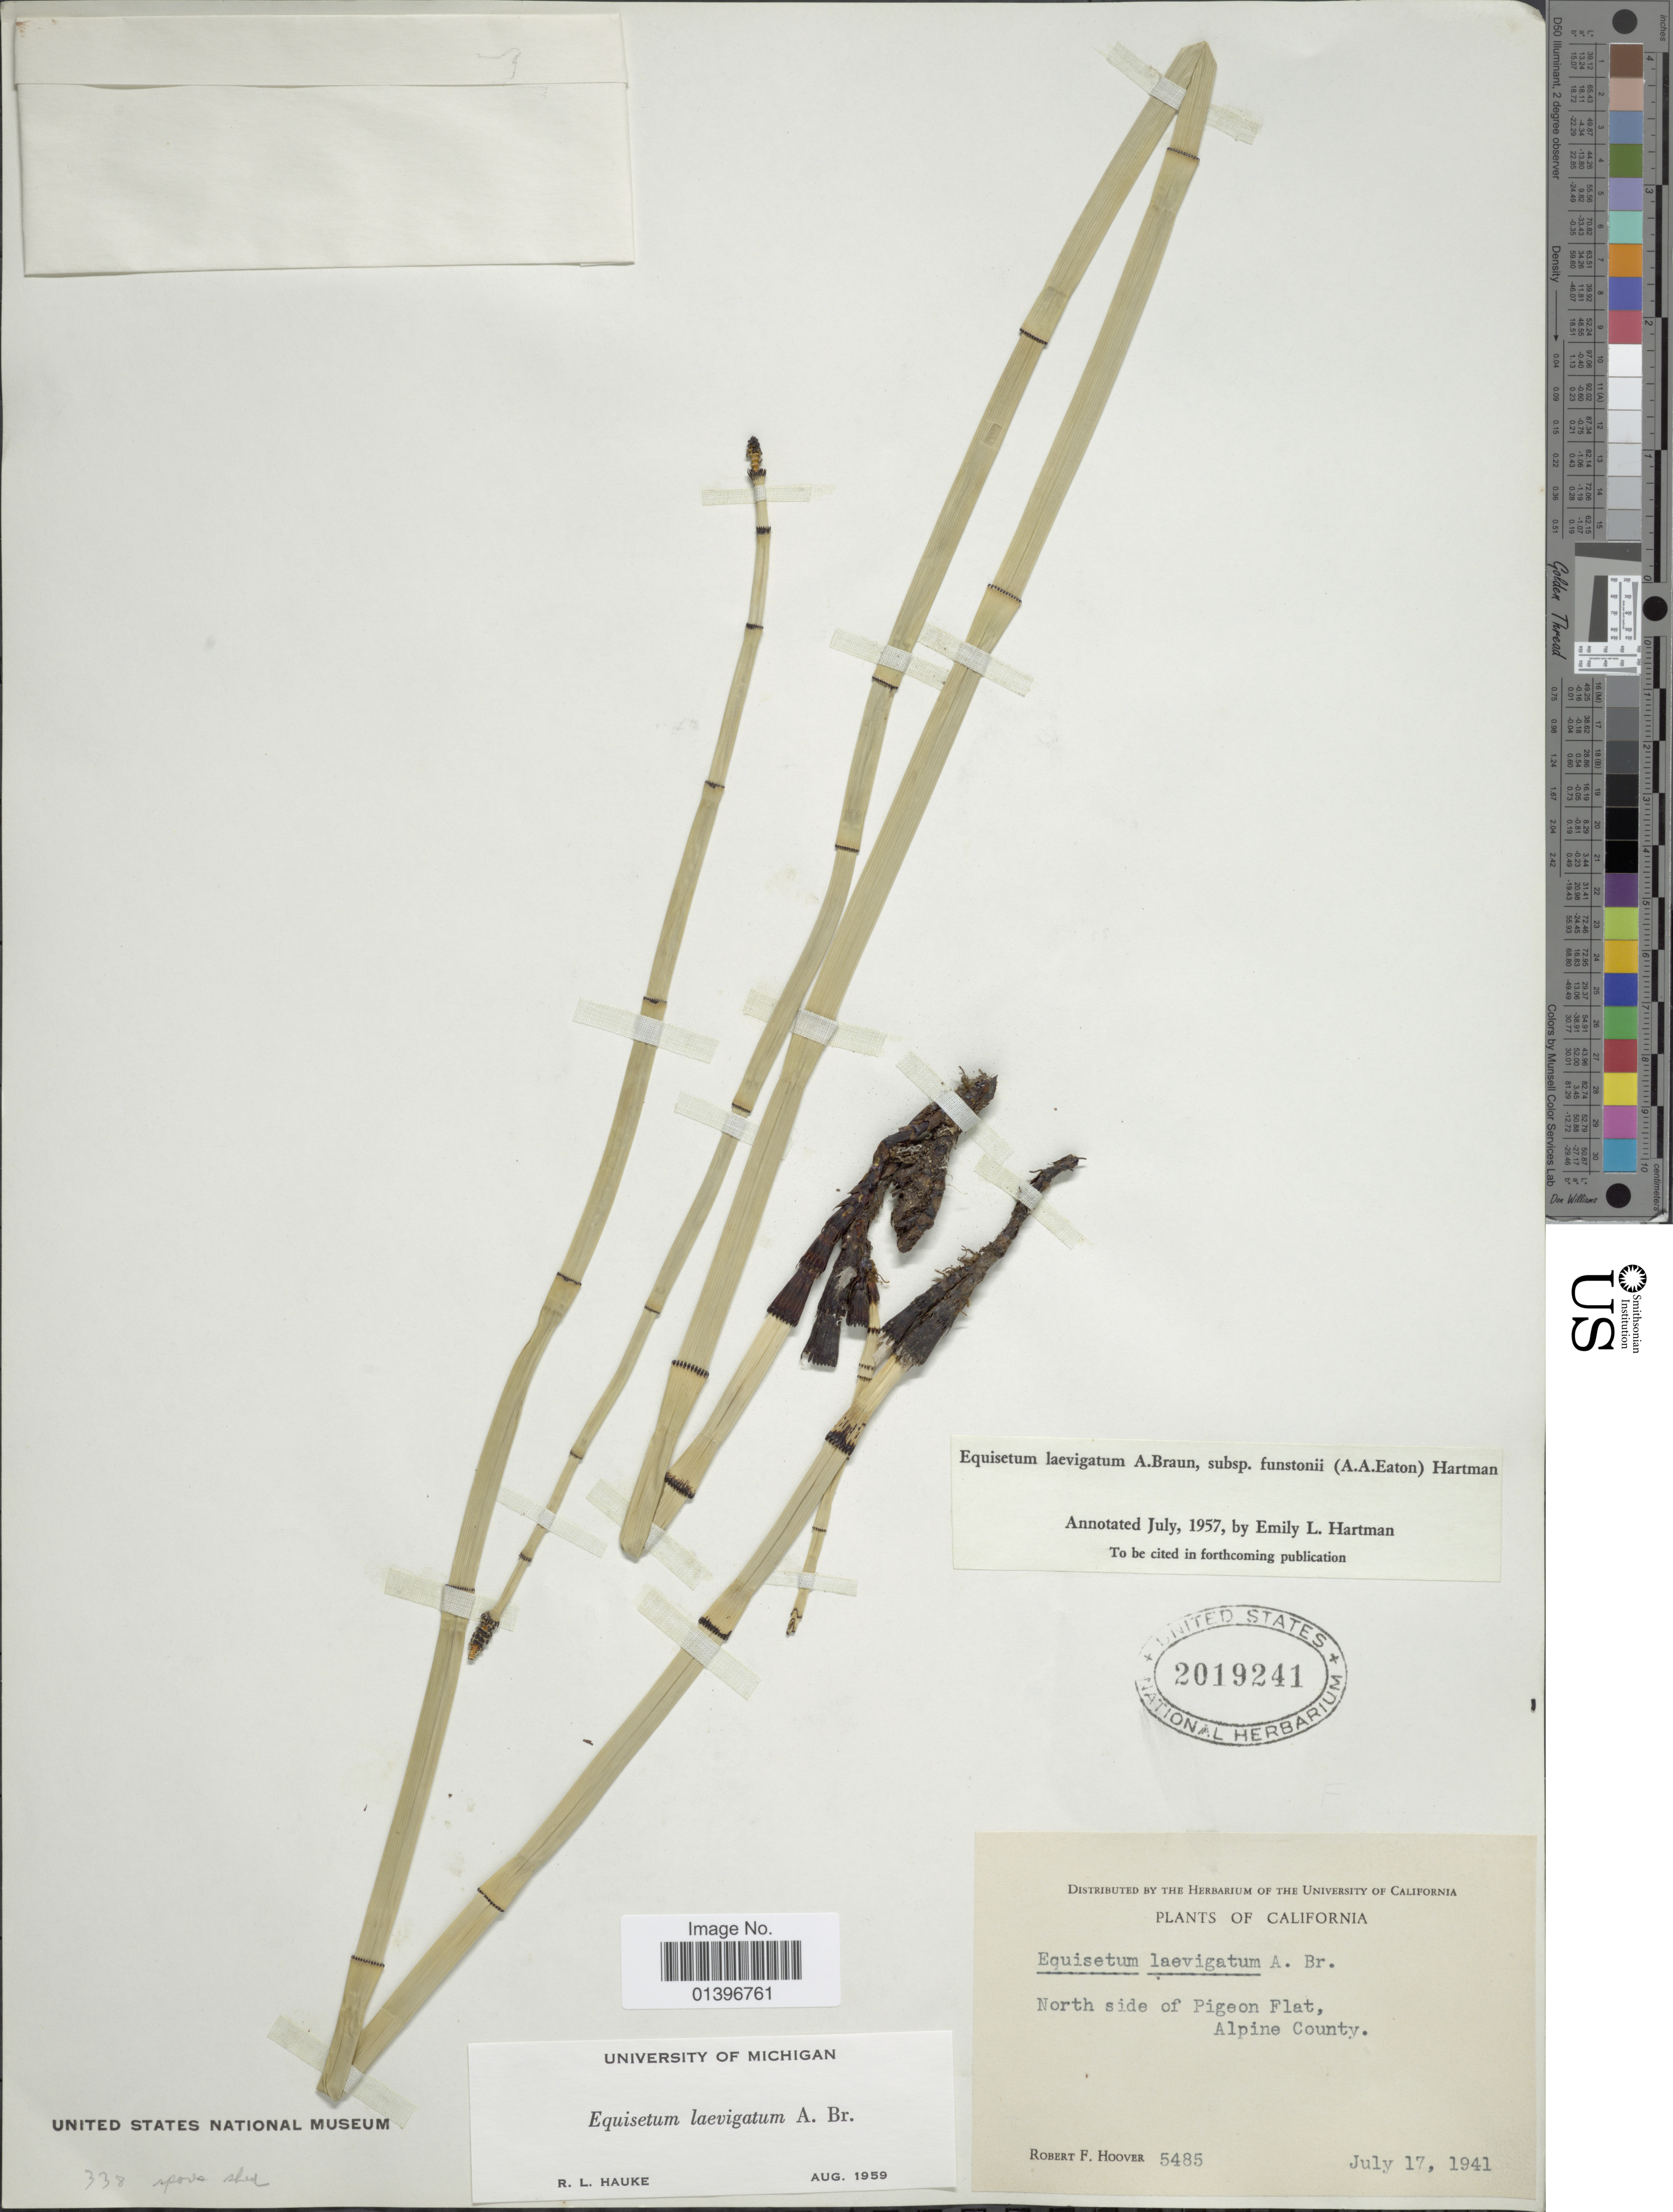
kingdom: Plantae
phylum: Tracheophyta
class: Polypodiopsida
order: Equisetales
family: Equisetaceae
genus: Equisetum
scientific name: Equisetum laevigatum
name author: A. Braun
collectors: R. F. Hoover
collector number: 5485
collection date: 1941-07-17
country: United States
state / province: California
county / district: Alpine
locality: North side of Pigeon Flat, Alpine County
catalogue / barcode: US 2019241